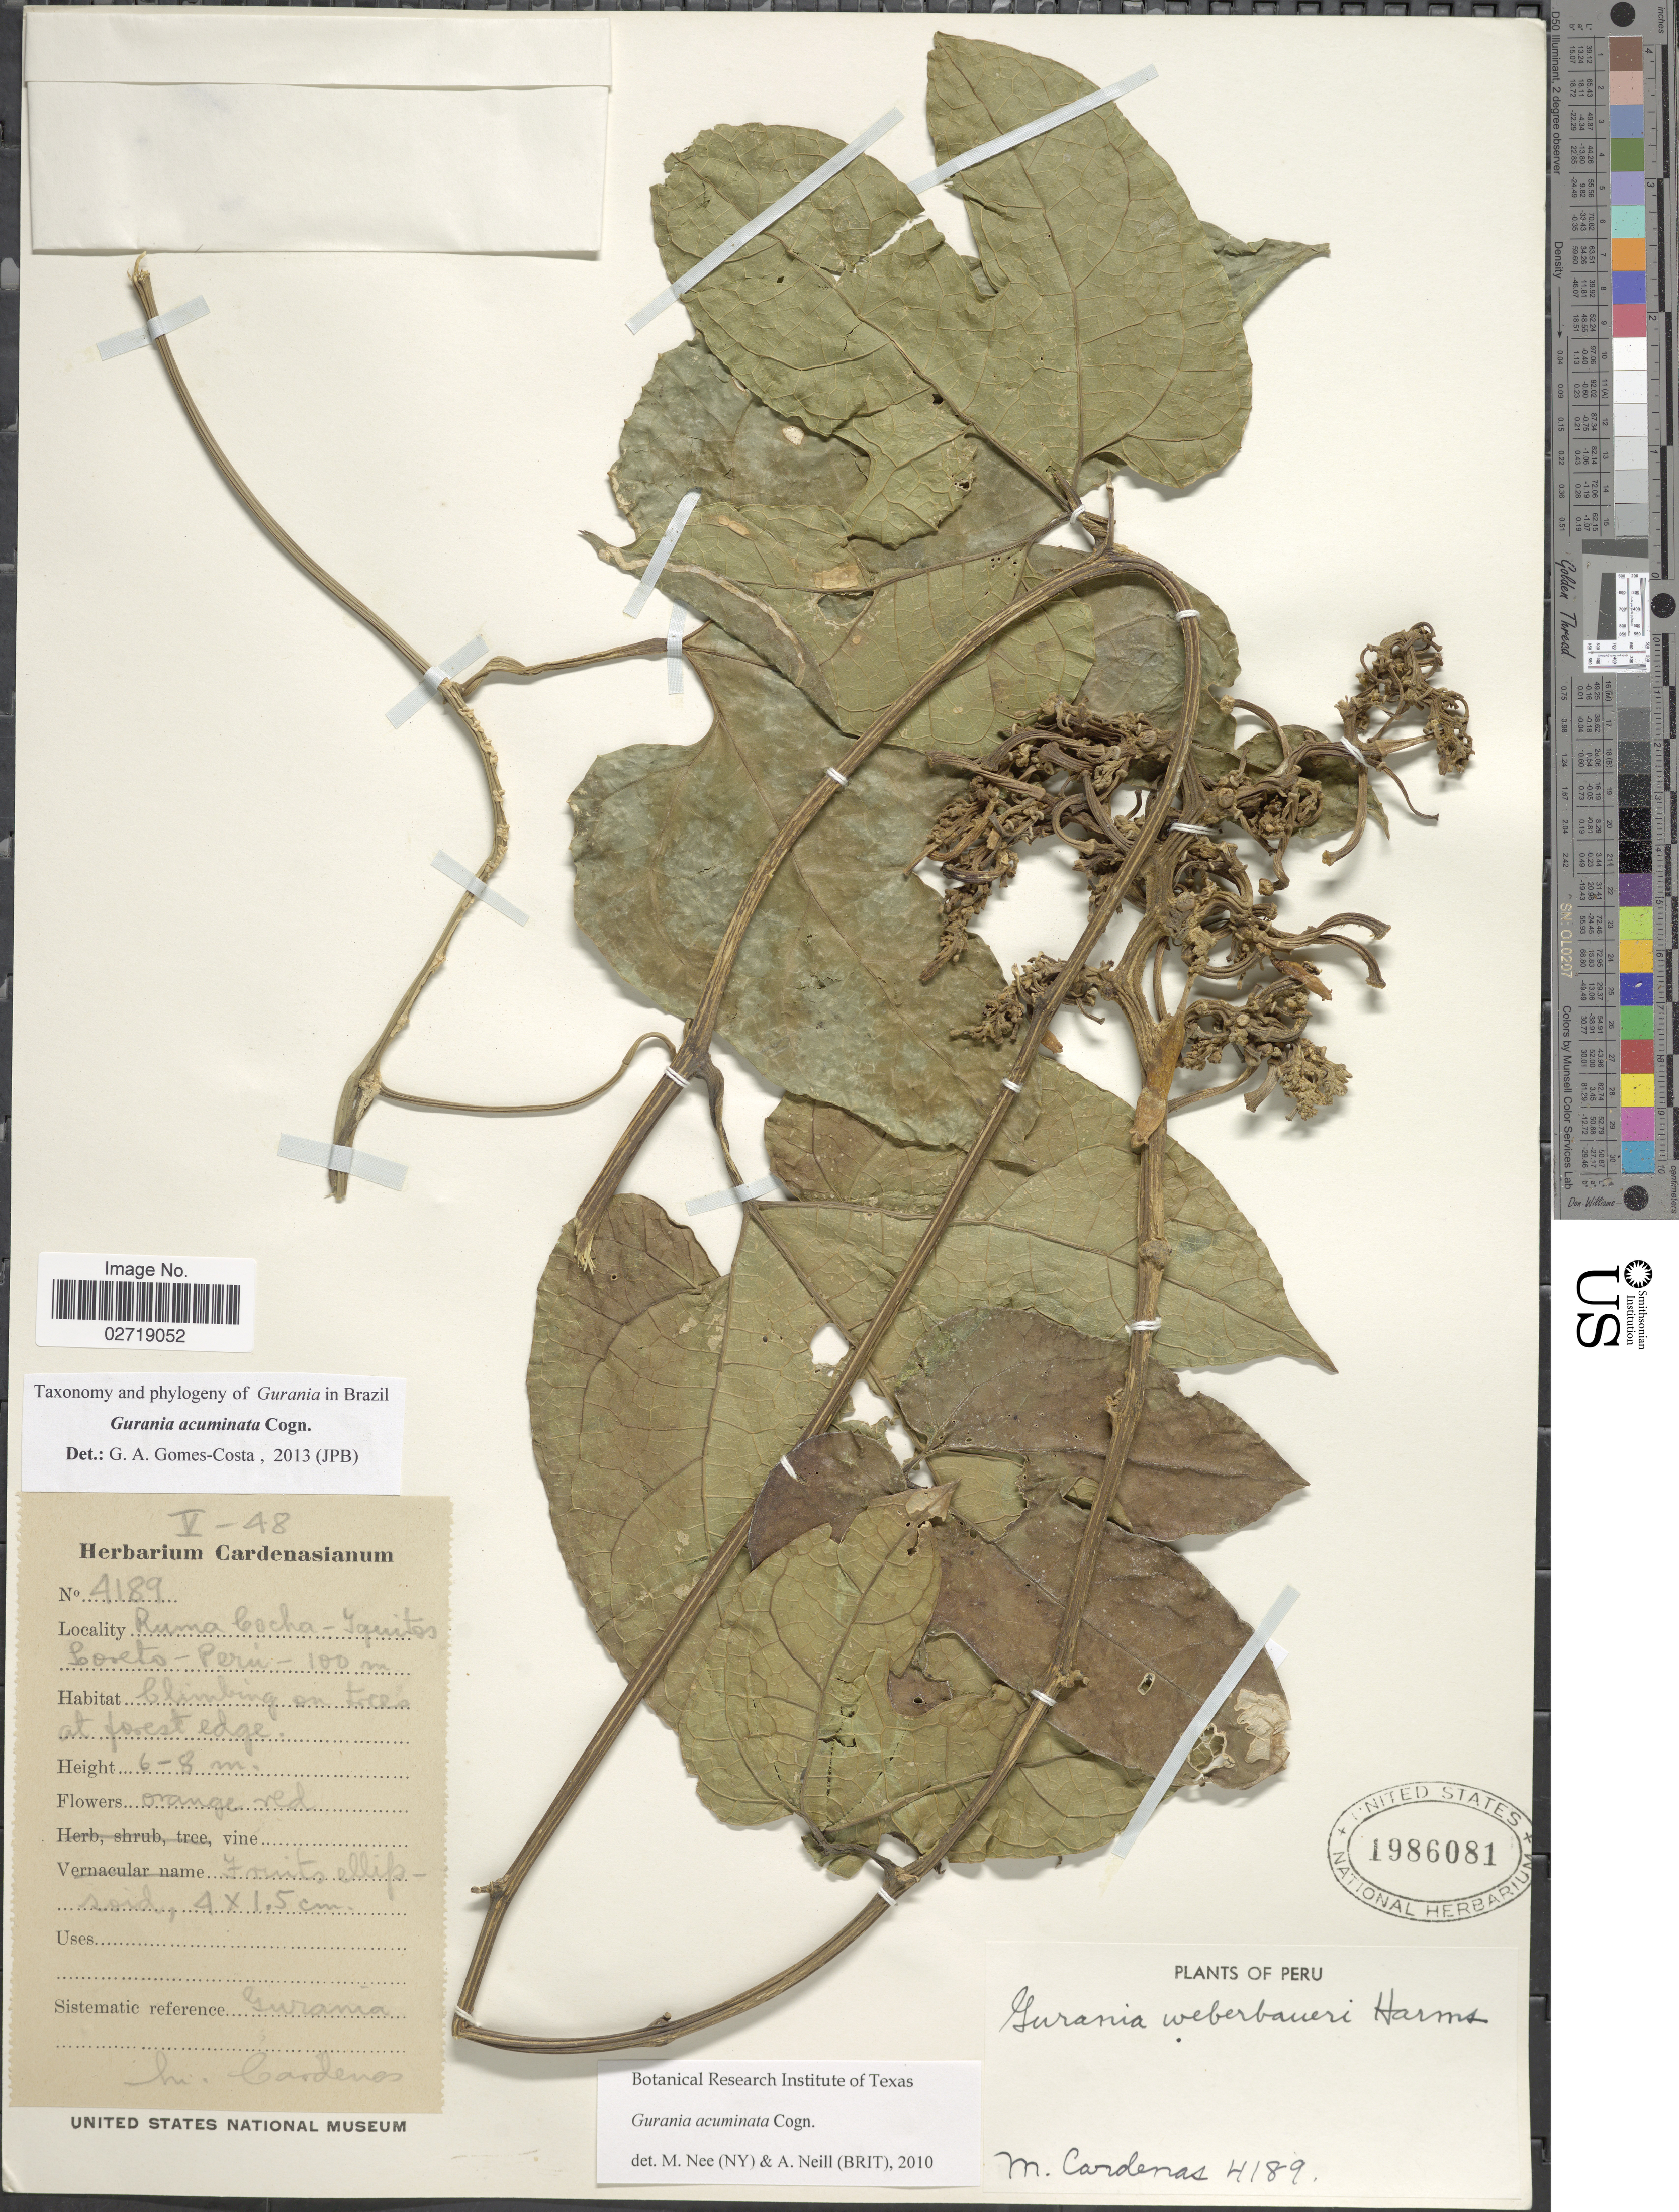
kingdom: Plantae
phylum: Tracheophyta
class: Magnoliopsida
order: Cucurbitales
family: Cucurbitaceae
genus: Gurania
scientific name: Gurania acuminata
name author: Cogn.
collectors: M. Cárdenas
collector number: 4189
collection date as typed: Transcribed d/m/y: /5/48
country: Peru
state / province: Loreto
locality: Ruma Cocha-Iquitos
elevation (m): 100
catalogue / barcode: US 1986081